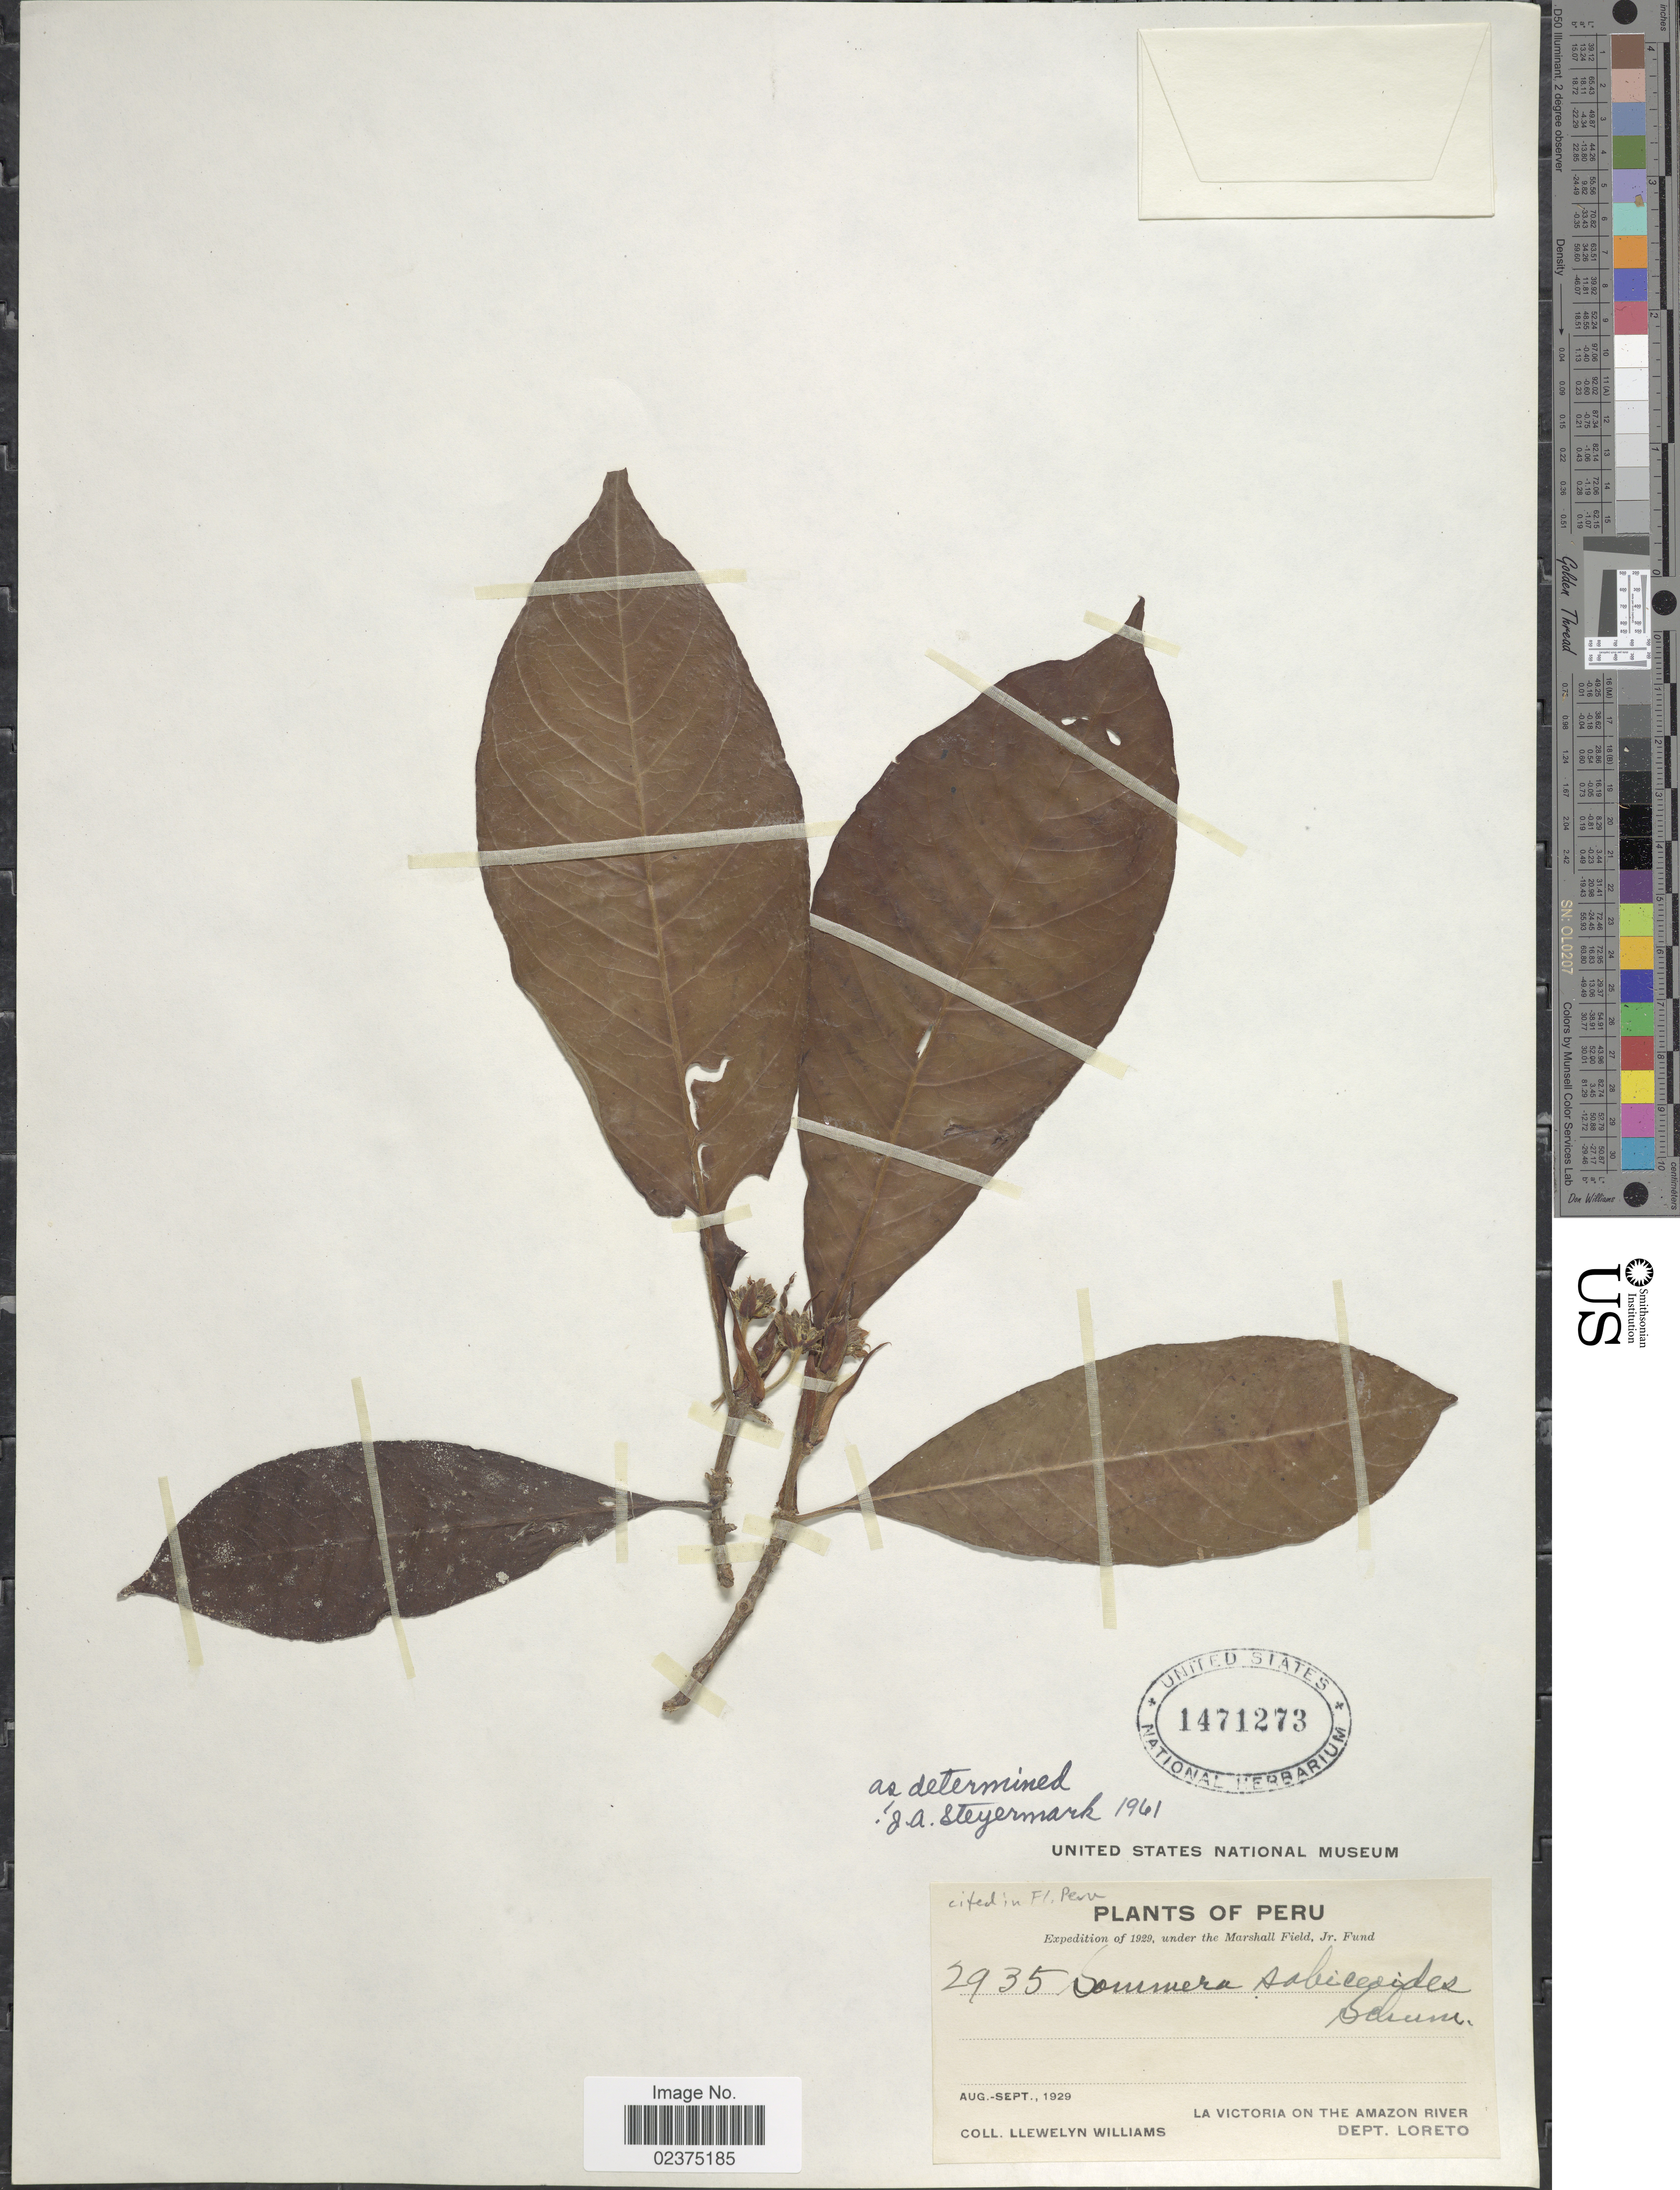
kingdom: Plantae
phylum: Tracheophyta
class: Magnoliopsida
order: Gentianales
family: Rubiaceae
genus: Sommera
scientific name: Sommera sabiceoides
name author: K. Schum.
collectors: Ll. Williams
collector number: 2935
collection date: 1929-08/1929-09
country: Peru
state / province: Loreto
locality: La Victoria On The Amazon River Dept. Loreto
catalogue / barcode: US 1471273